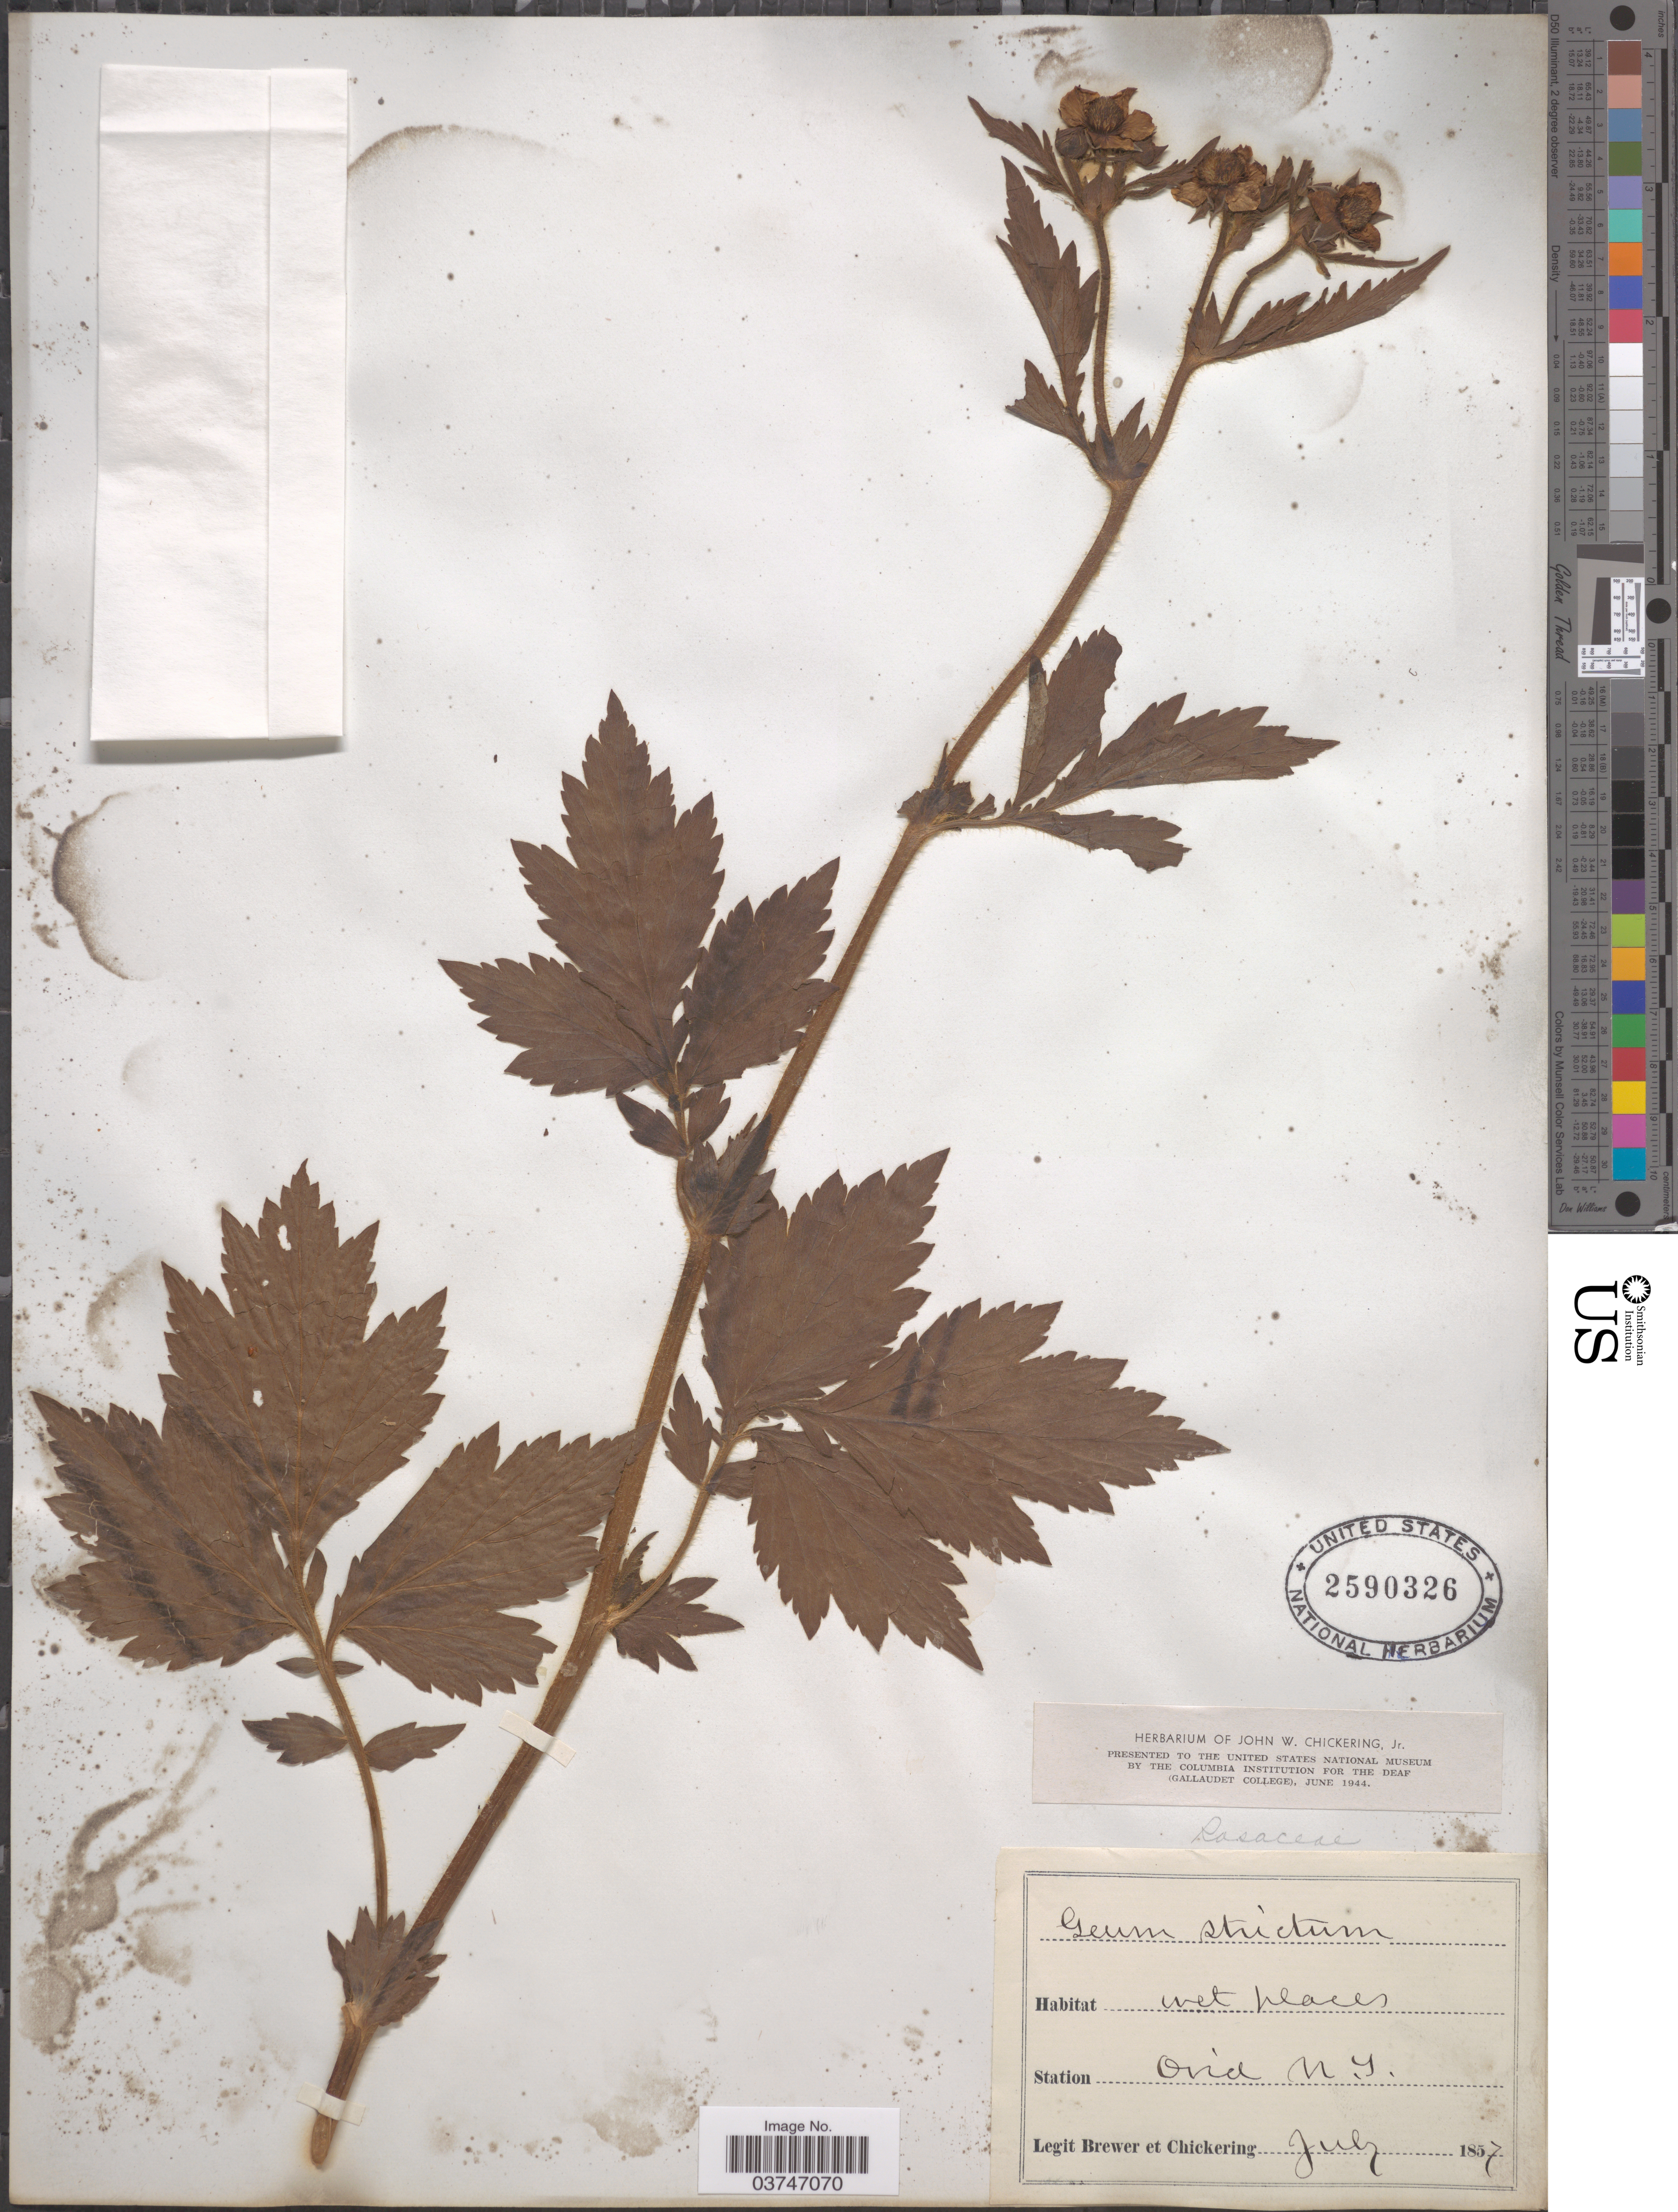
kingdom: Plantae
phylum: Tracheophyta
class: Magnoliopsida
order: Rosales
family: Rosaceae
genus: Geum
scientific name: Geum aleppicum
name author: Jacq.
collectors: -. Brewer & J. Chickering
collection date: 1857-07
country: United States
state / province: New York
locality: Station Ovid.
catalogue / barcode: US 2590326